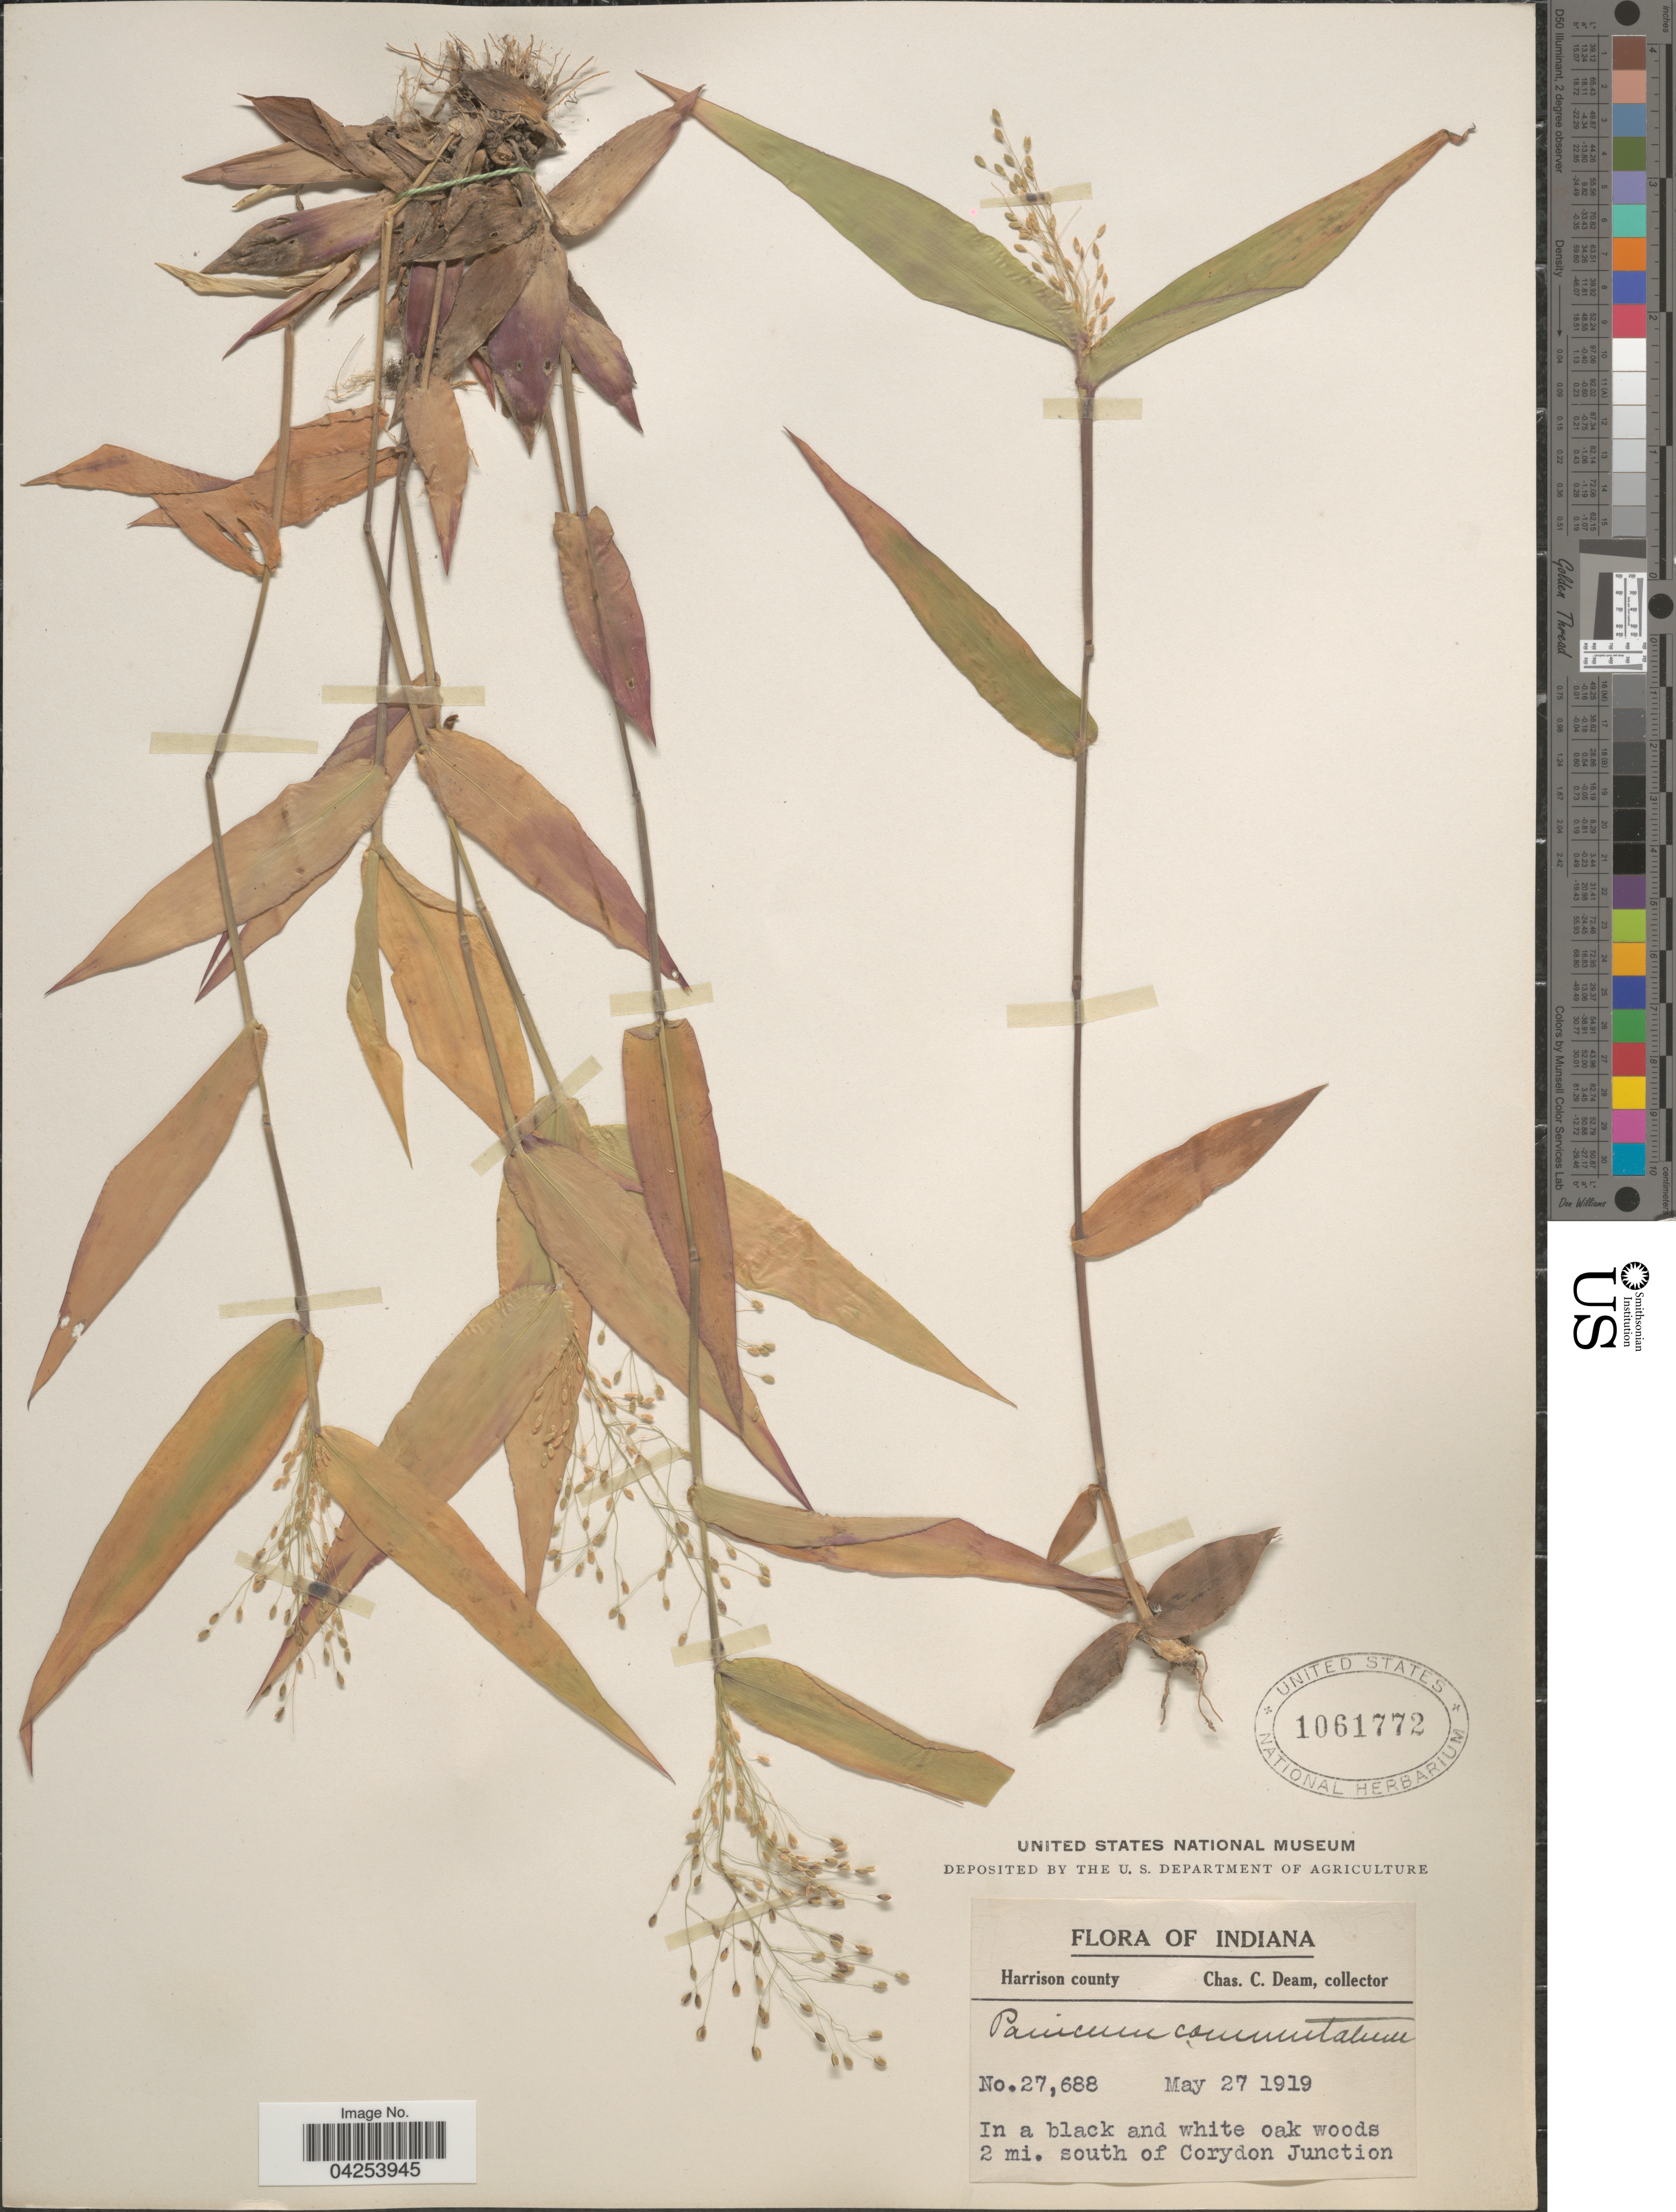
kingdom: Plantae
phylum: Tracheophyta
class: Liliopsida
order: Poales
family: Poaceae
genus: Dichanthelium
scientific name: Dichanthelium commutatum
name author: (Schult.) Gould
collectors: C. C. Deam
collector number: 27688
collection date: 1919-05-27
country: United States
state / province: Indiana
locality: Harrison county. In a black and white oak woods 2 mi. south of Corydon Junction.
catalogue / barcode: US 1061772